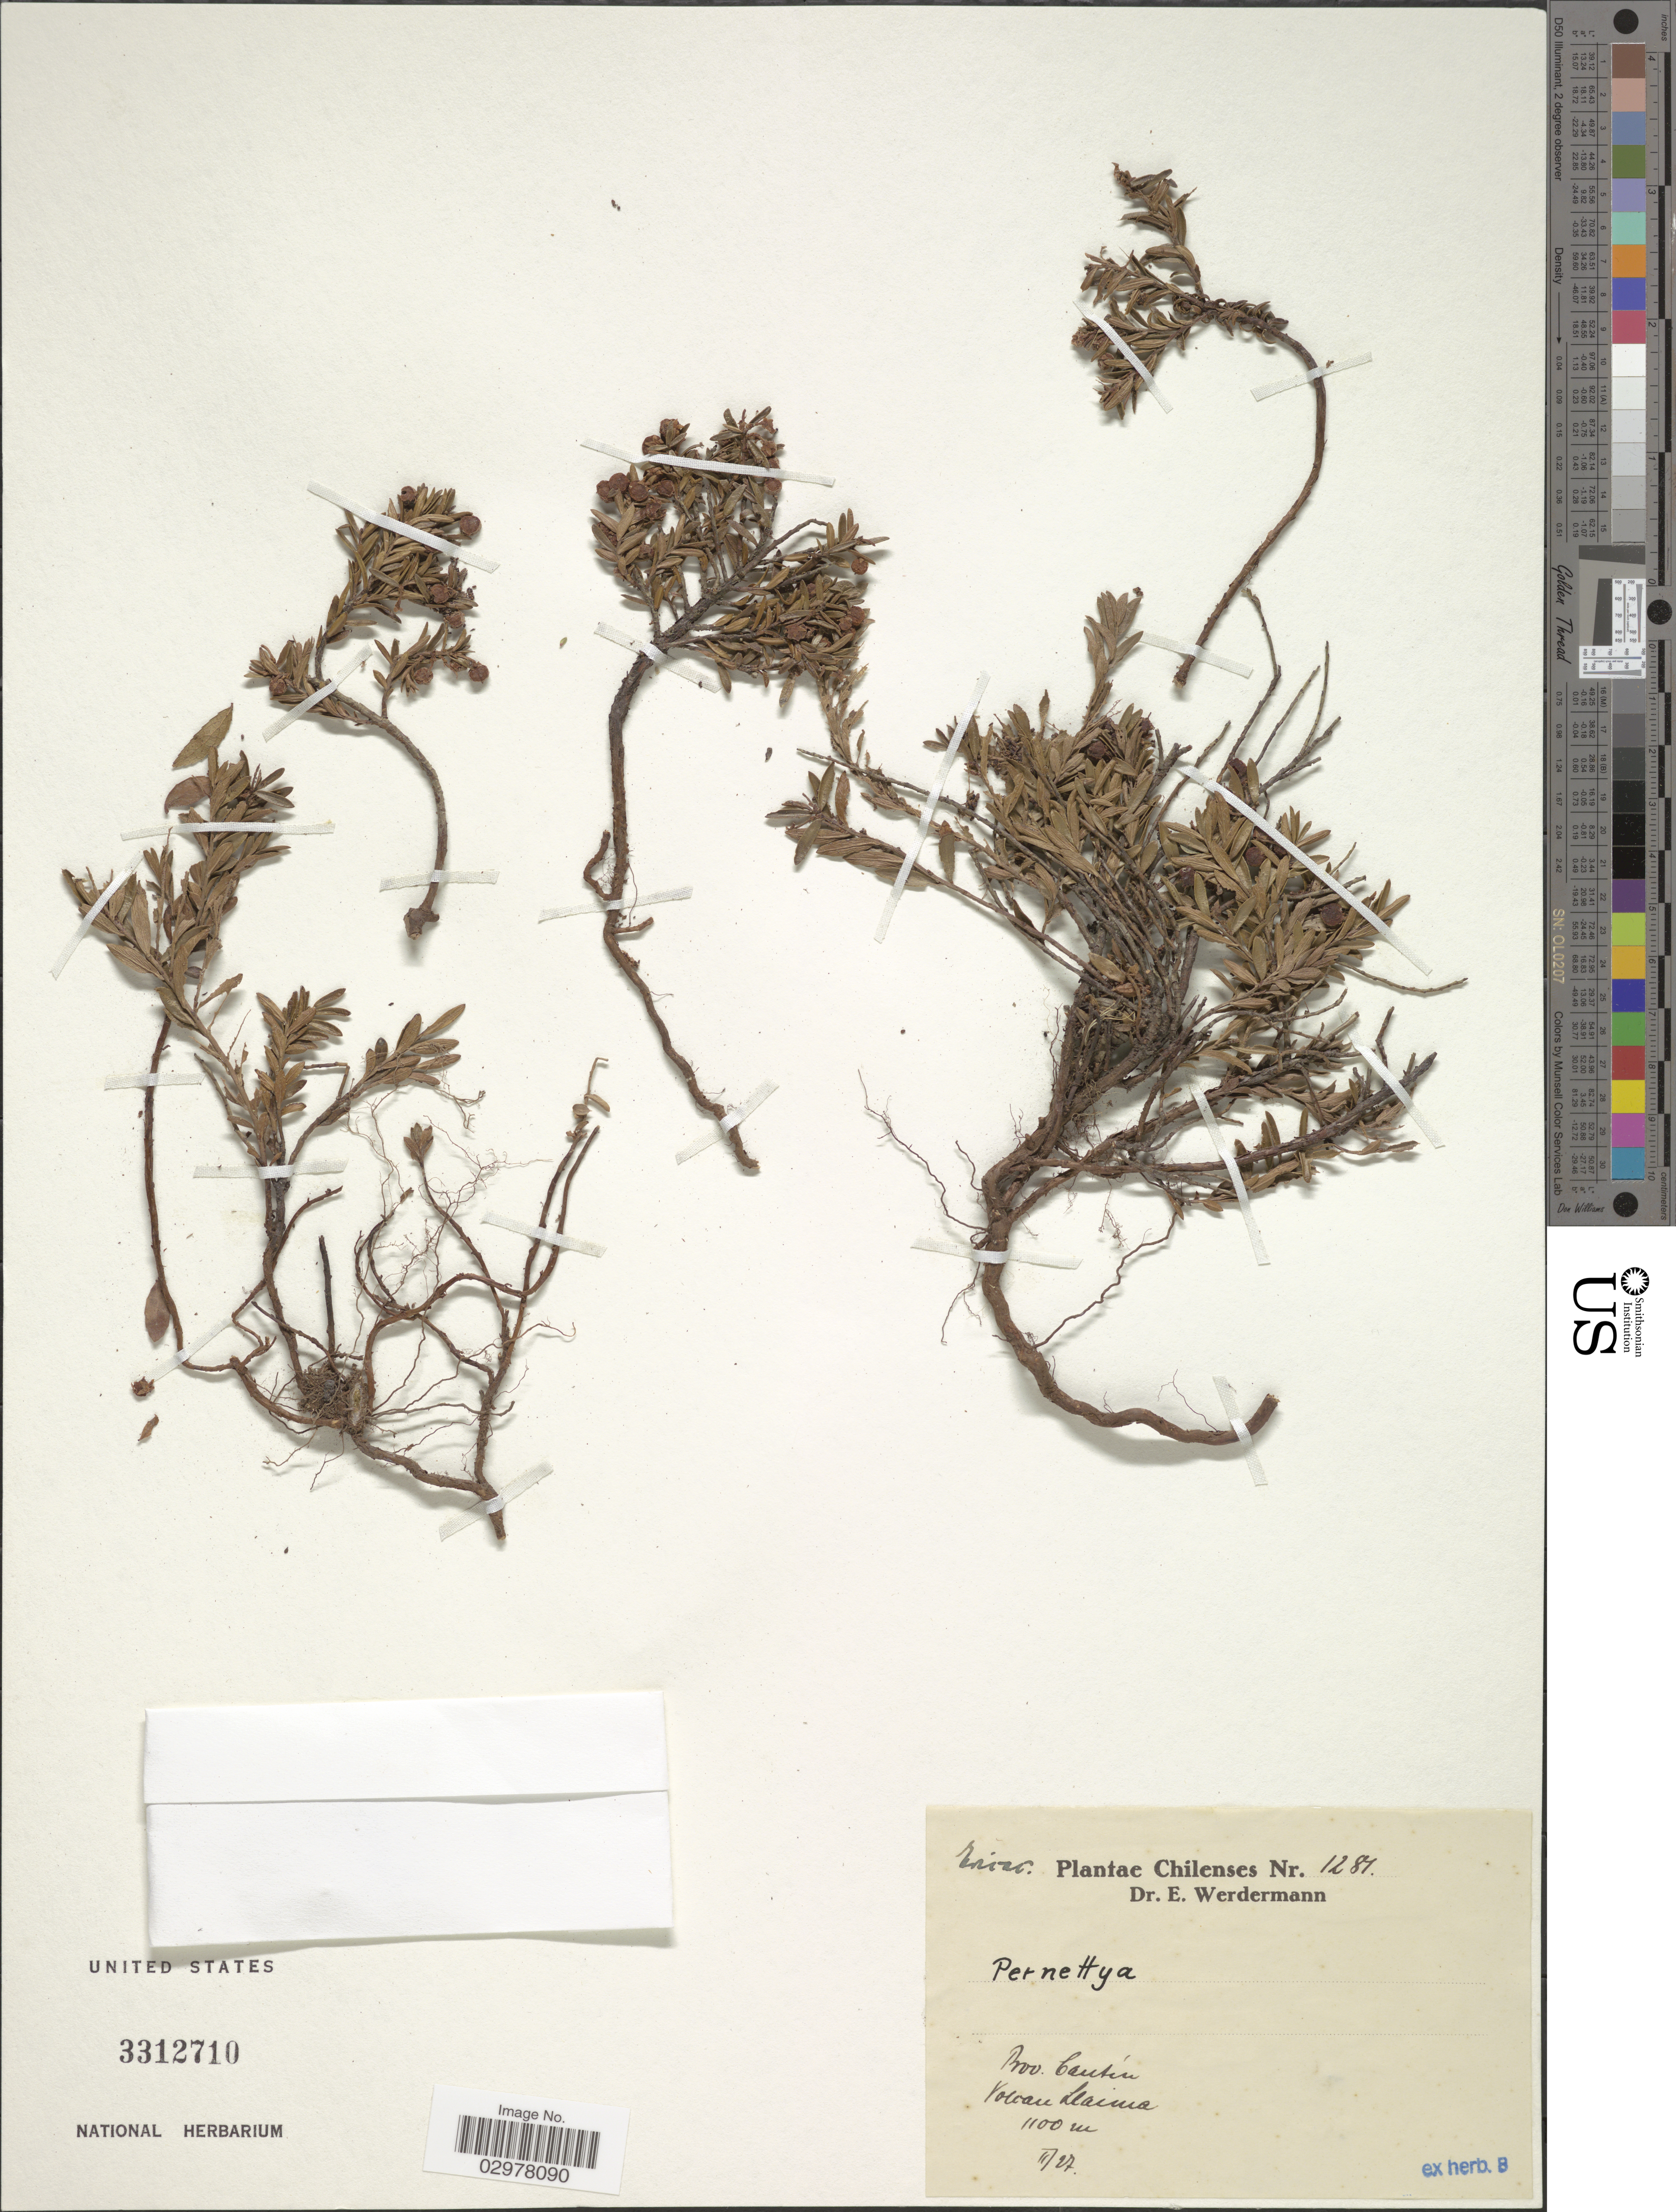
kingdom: Plantae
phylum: Tracheophyta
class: Magnoliopsida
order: Ericales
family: Ericaceae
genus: Pernettya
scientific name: Pernettya sp.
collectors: E. Werdermann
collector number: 1284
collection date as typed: Transcribed d/m/y: /2/27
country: Chile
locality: Prov. Cautin. Volcan Llaimo.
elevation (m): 1100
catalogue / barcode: US 3312710